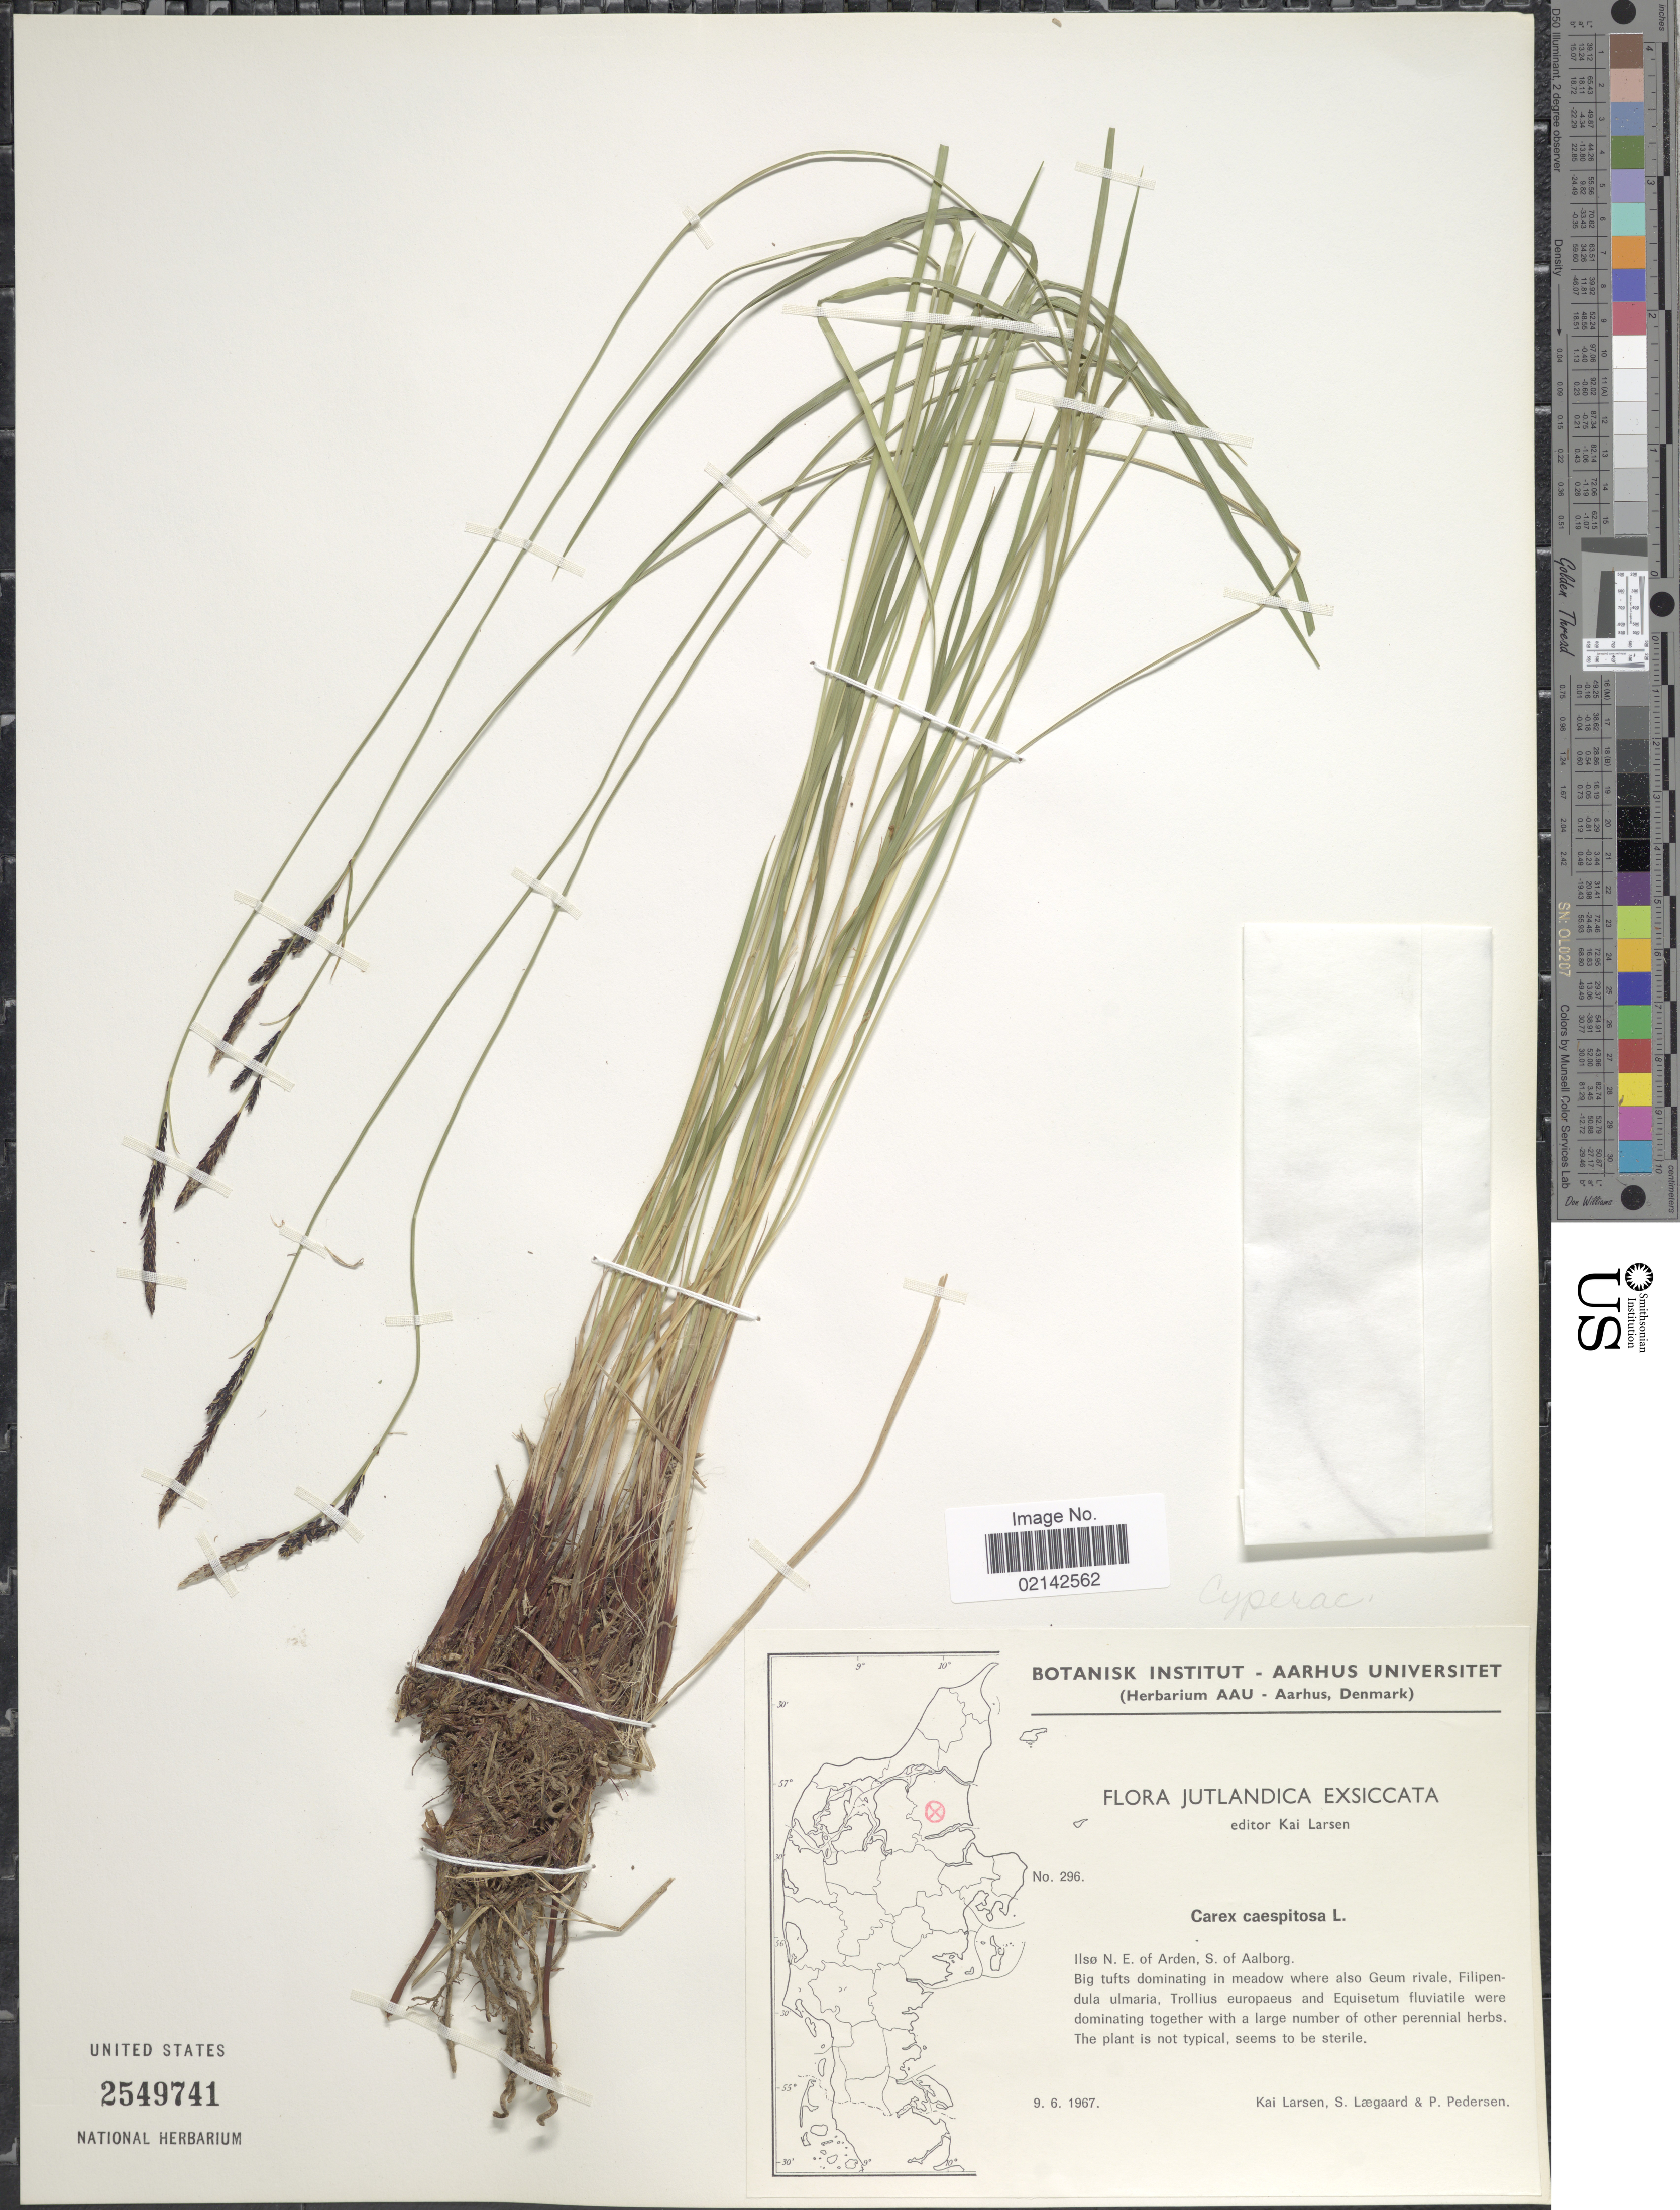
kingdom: Plantae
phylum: Tracheophyta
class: Liliopsida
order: Poales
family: Cyperaceae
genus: Carex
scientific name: Carex cespitosa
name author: L.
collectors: K. Larsen, S. Lægaard & P. Pedersen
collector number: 296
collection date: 1967-06-09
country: Denmark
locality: Jutlandica, Ilso N.E. of Arden, S. of Aalborg.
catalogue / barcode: US 2549741